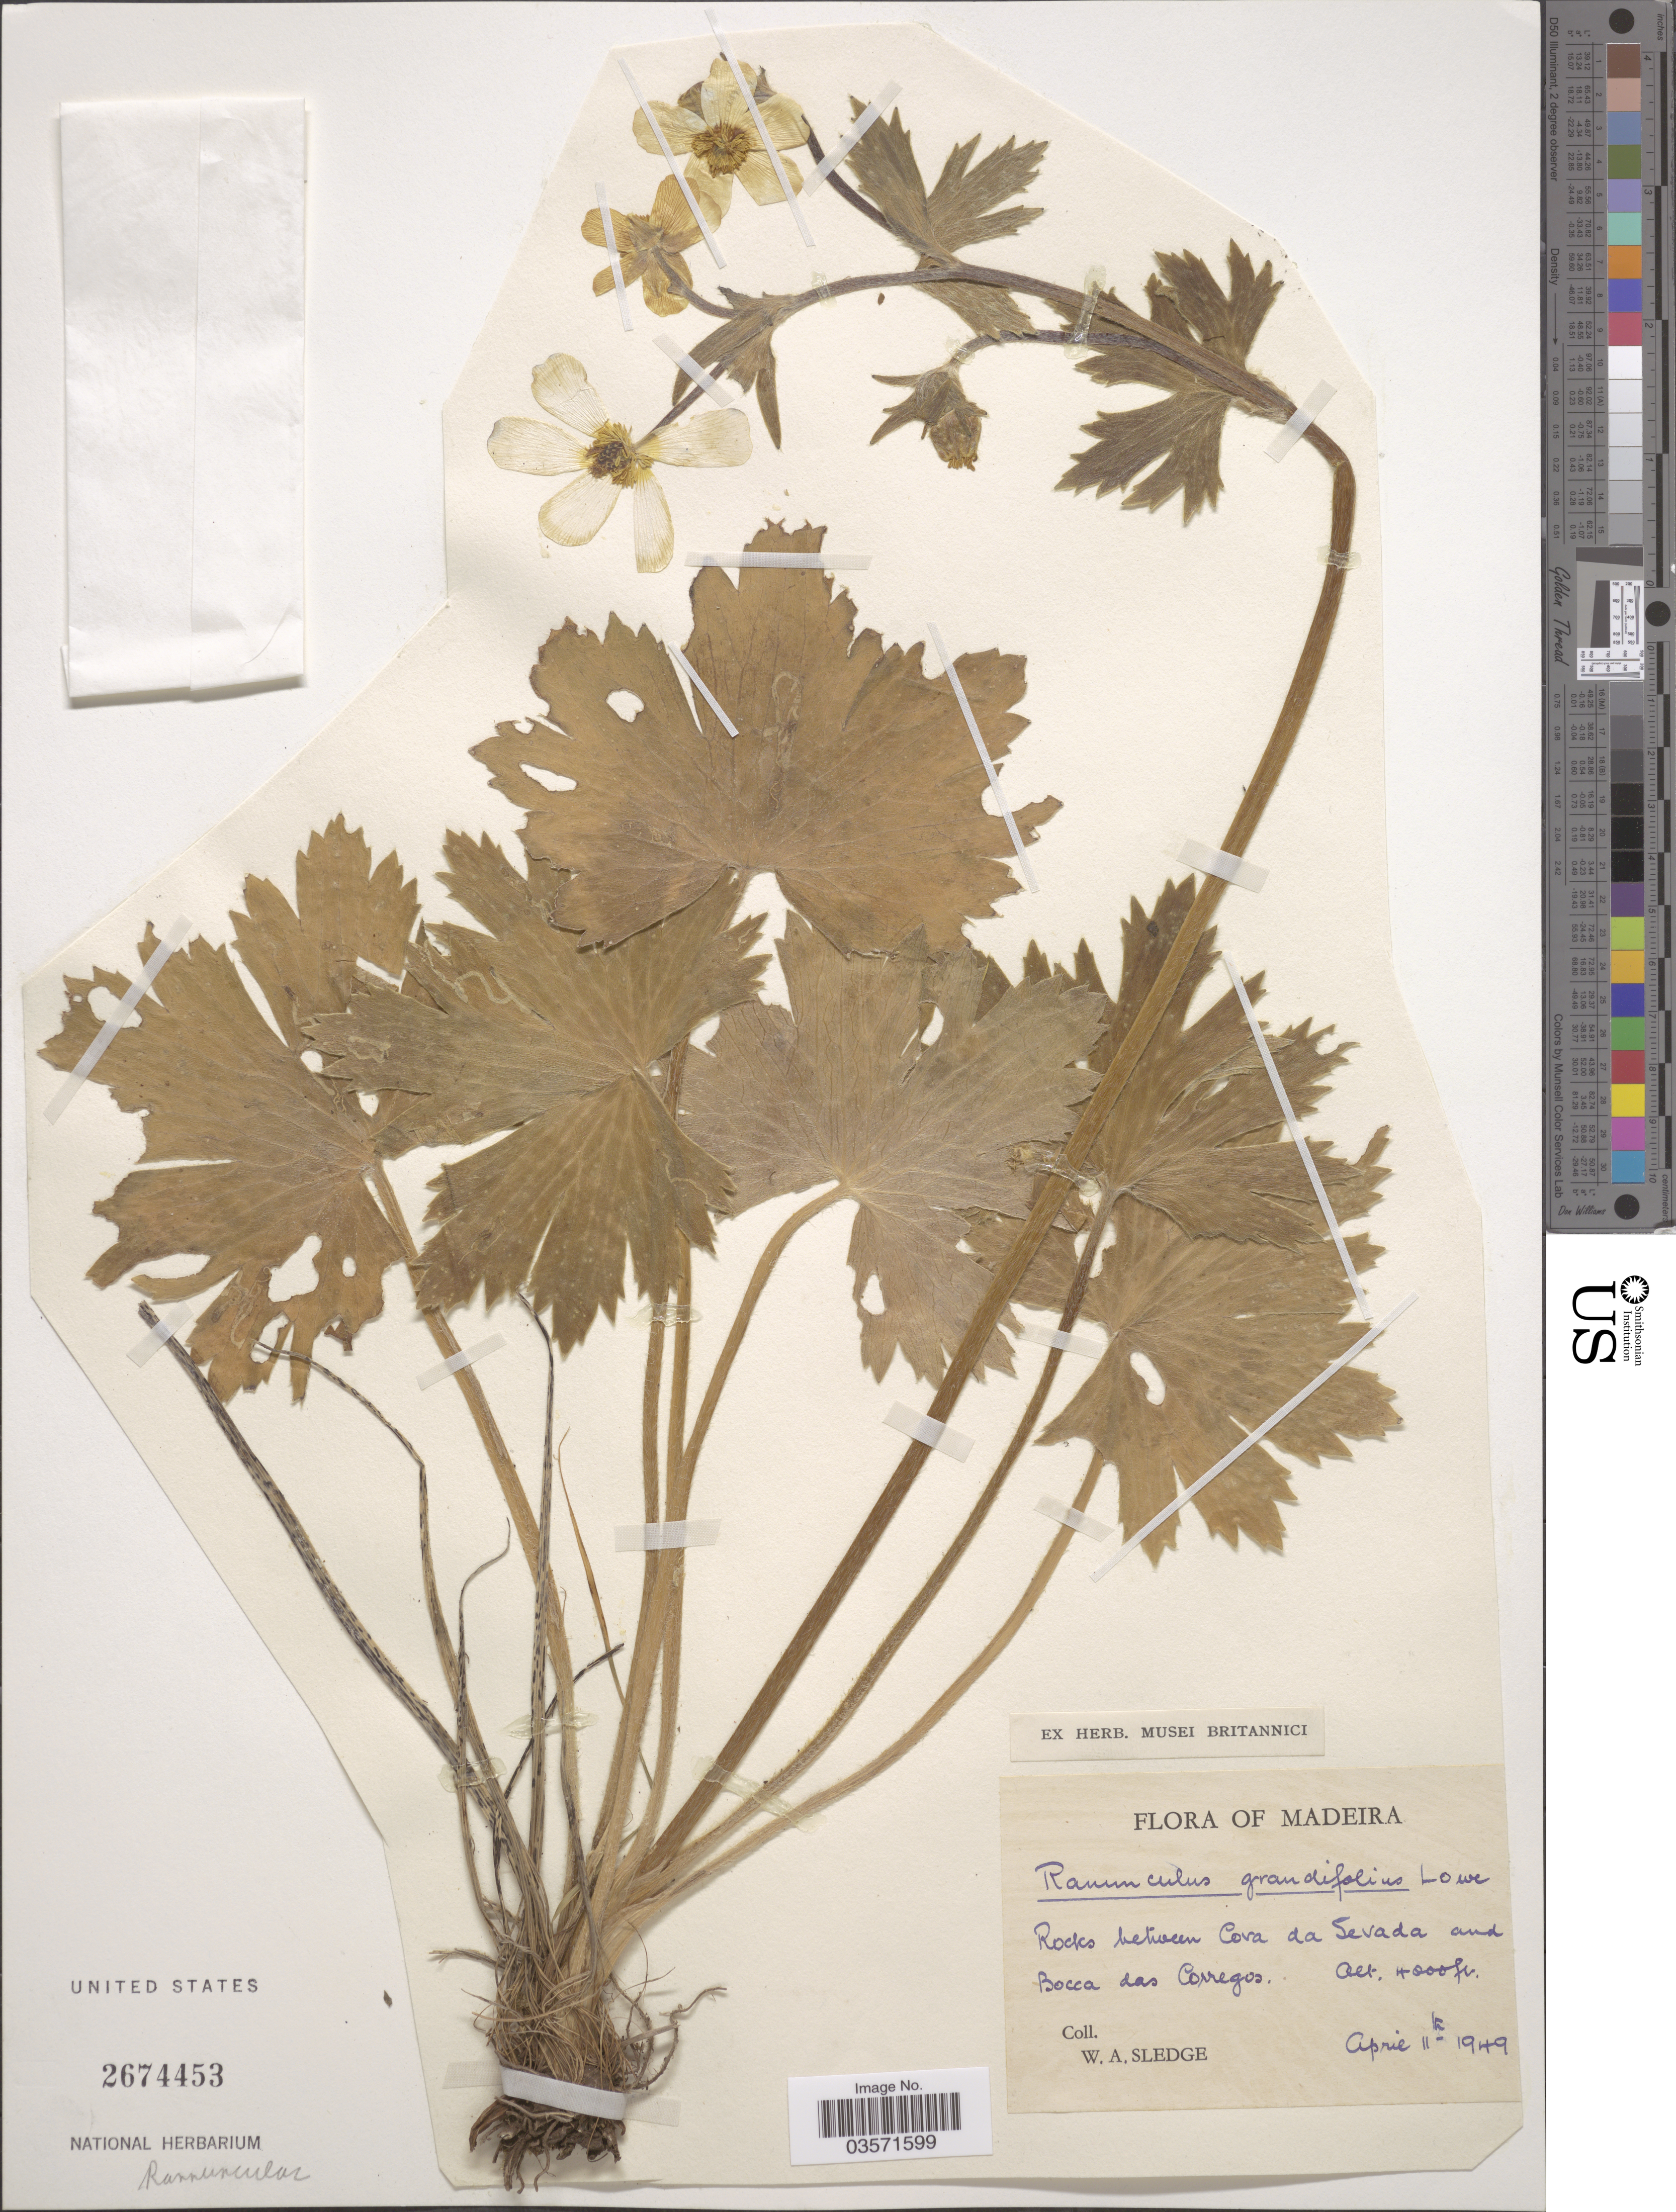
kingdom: Plantae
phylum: Tracheophyta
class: Magnoliopsida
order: Ranunculales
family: Ranunculaceae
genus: Ranunculus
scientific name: Ranunculus grandifolius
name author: C.A. Mey.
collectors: W. A. Sledge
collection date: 1949-04-11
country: Portugal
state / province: Madeira (Aut. Reg.)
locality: Rocks between Cora da Sevada [interpreted] and Bocca das Corregos.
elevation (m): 1219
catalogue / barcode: US 2674453